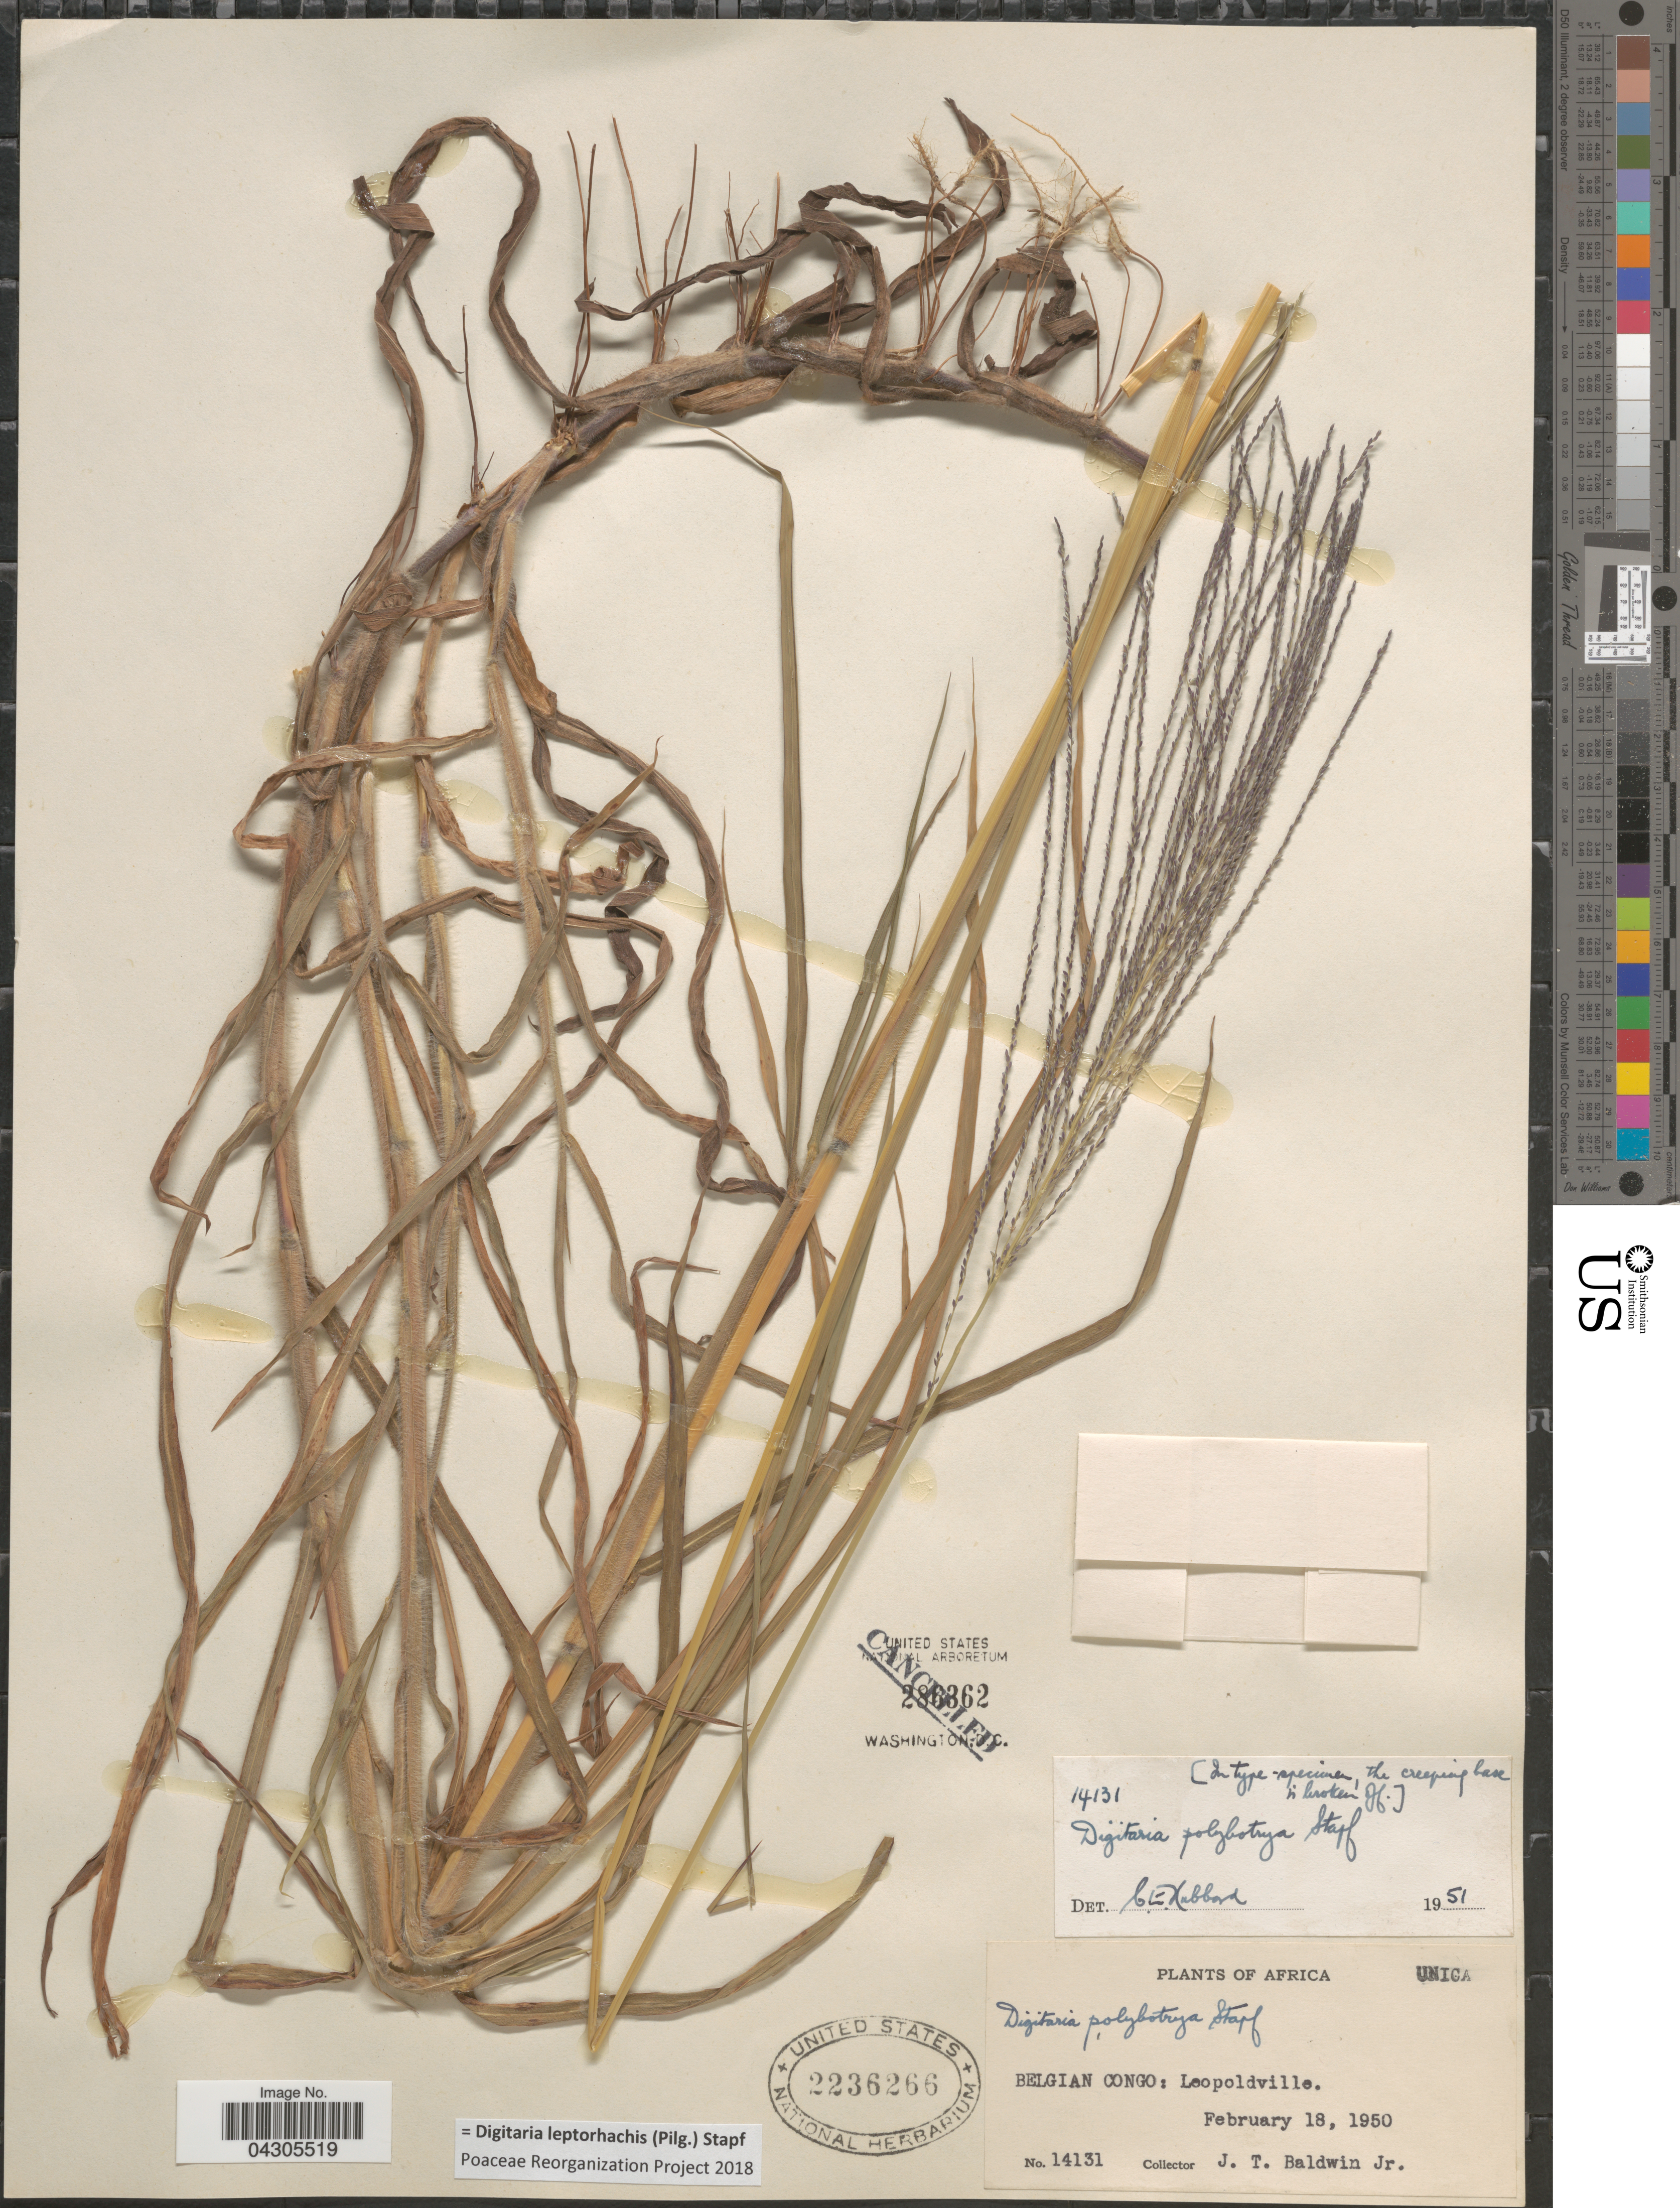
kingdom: Plantae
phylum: Tracheophyta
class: Liliopsida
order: Poales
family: Poaceae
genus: Digitaria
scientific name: Digitaria leptorhachis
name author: (Pilg.) Stapf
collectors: J. T. Baldwin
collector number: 14131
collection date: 1950-02-18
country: Congo, Democratic Republic of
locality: Belgian Congo: Leopoldville.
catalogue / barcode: US 2236266